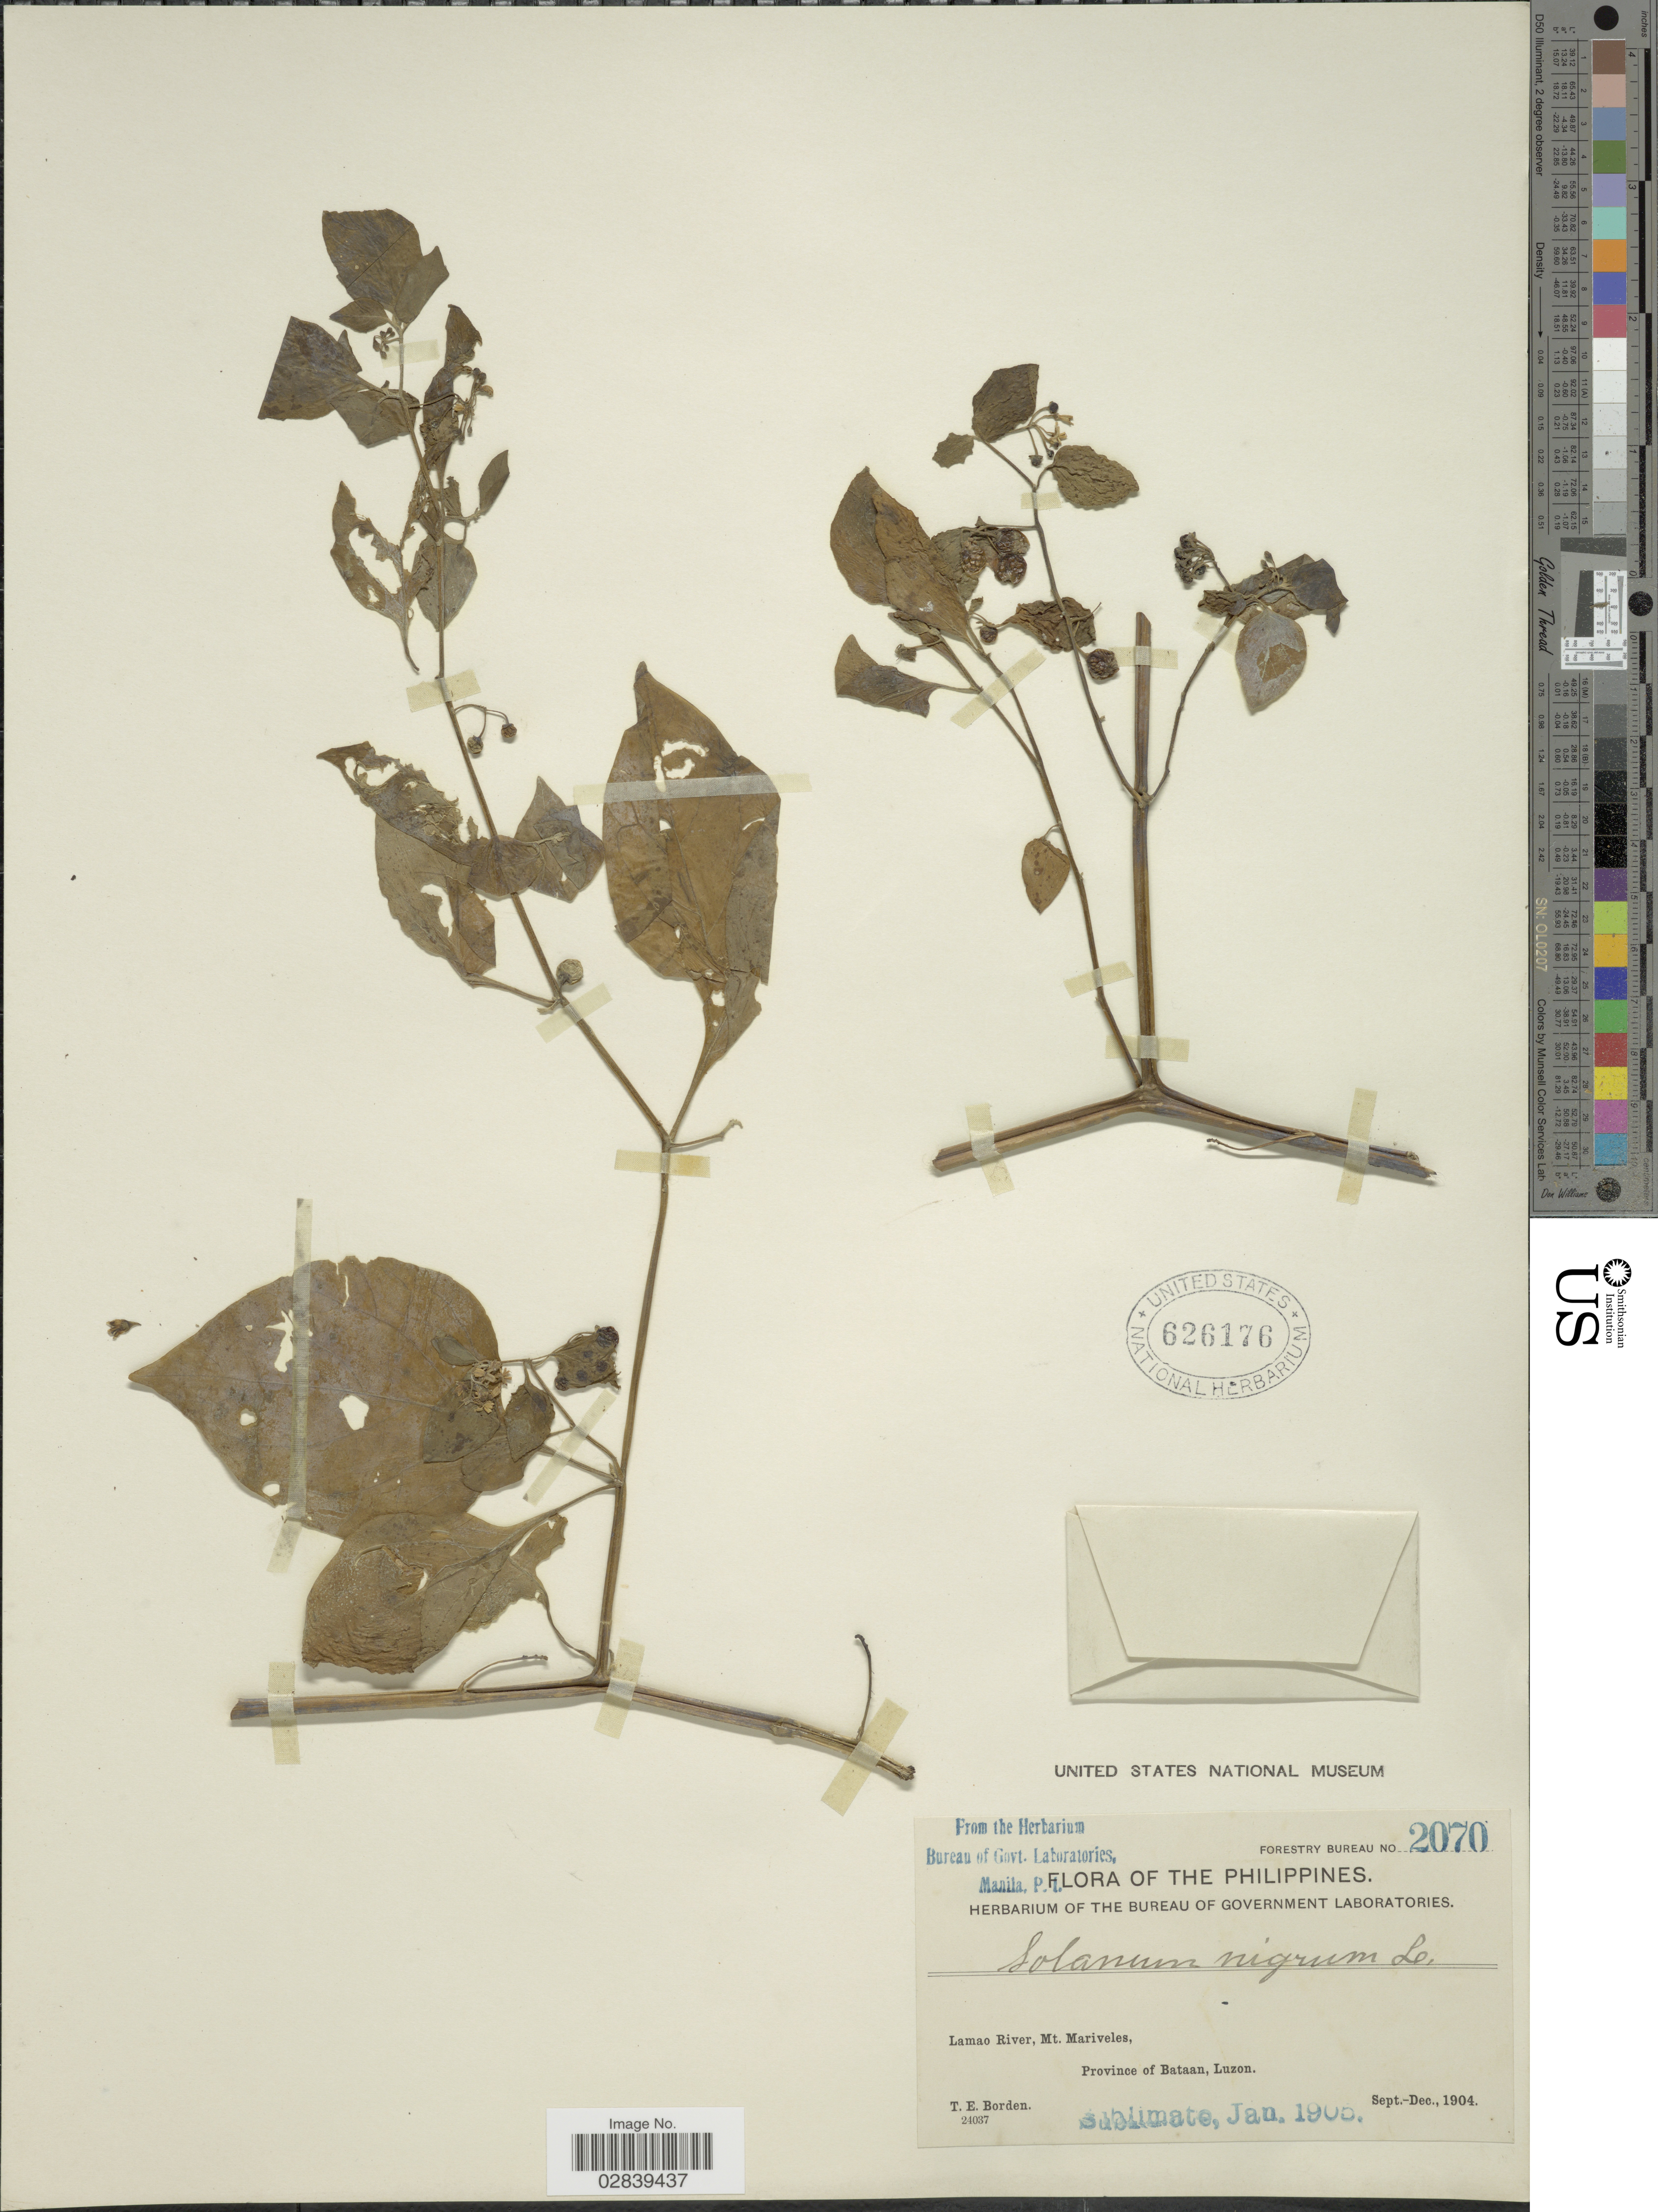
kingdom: Plantae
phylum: Tracheophyta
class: Magnoliopsida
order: Solanales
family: Solanaceae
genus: Solanum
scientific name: Solanum nigrum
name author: L.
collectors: T. E. Borden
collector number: Forestry Bureau 2070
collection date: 1904-09/1904-12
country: Philippines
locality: Lamao River, Mt. Mariveles, Province of Bataan, Luzon.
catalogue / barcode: US 626176